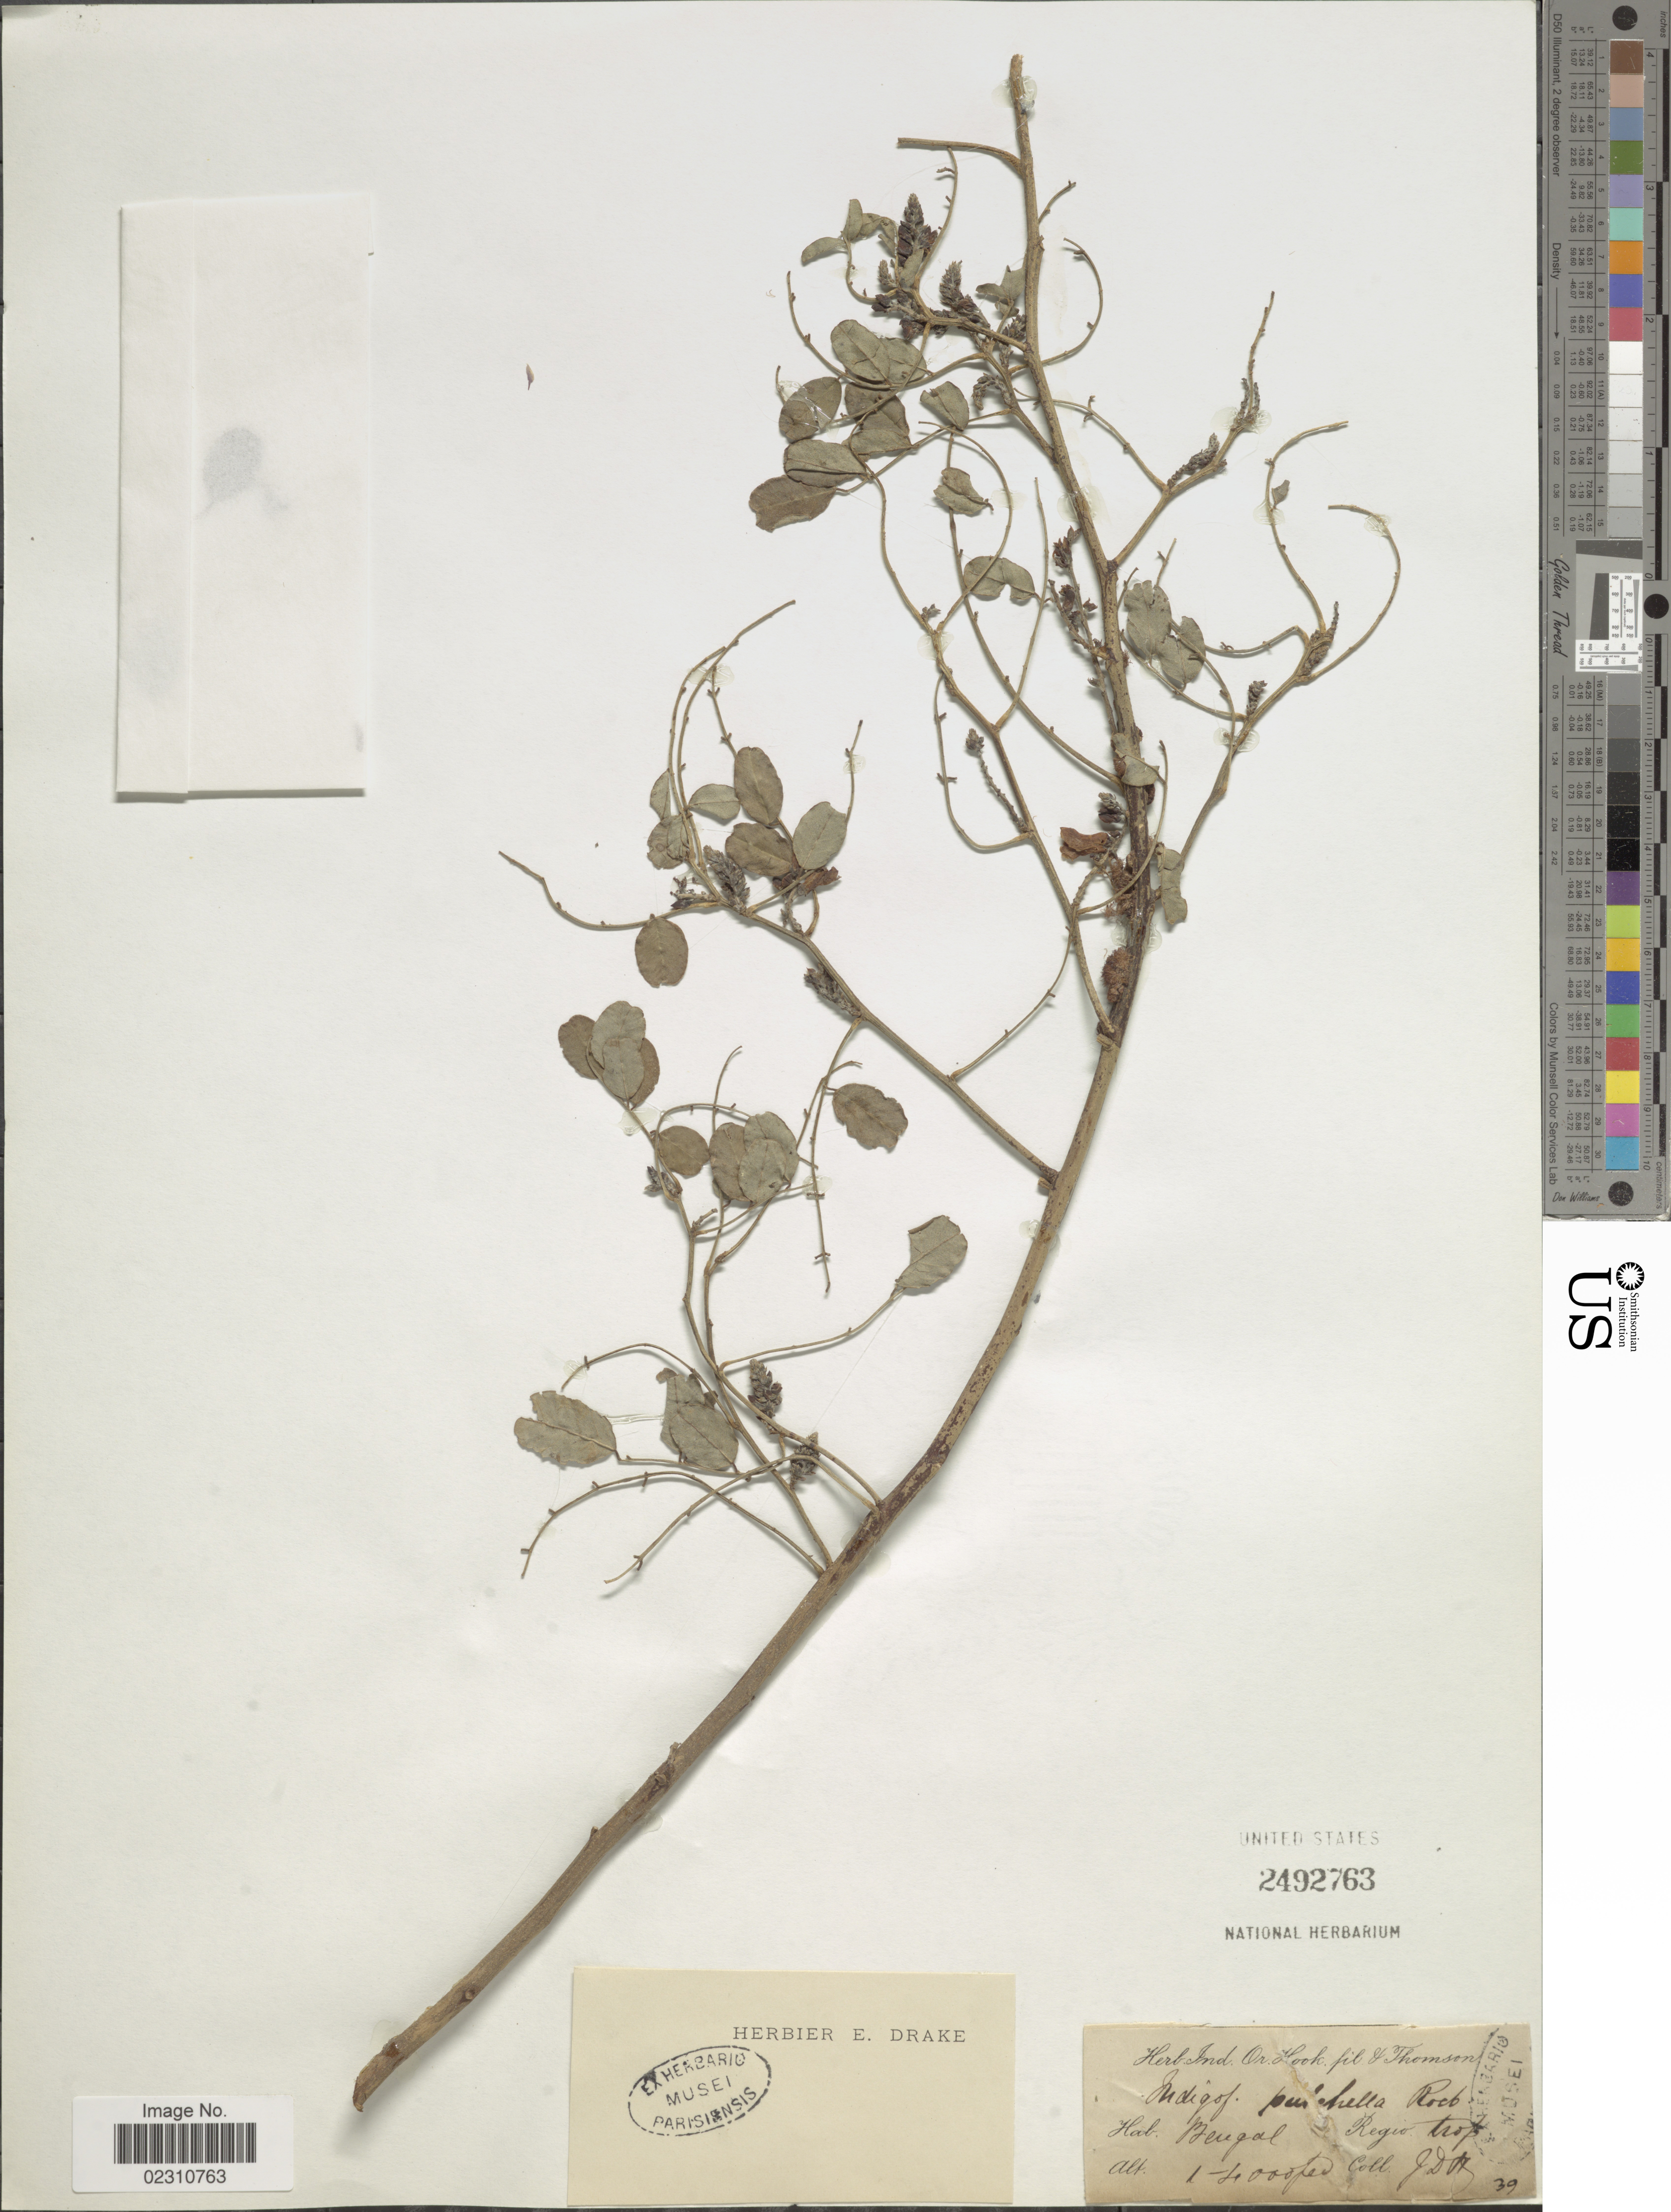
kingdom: Plantae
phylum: Tracheophyta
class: Magnoliopsida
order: Fabales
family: Fabaceae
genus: Indigofera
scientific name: Indigofera cassioides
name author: Röttler ex DC.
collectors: J. D. Hooker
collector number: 39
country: India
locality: Bengal, Regio. trop.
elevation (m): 305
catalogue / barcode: US 2492763